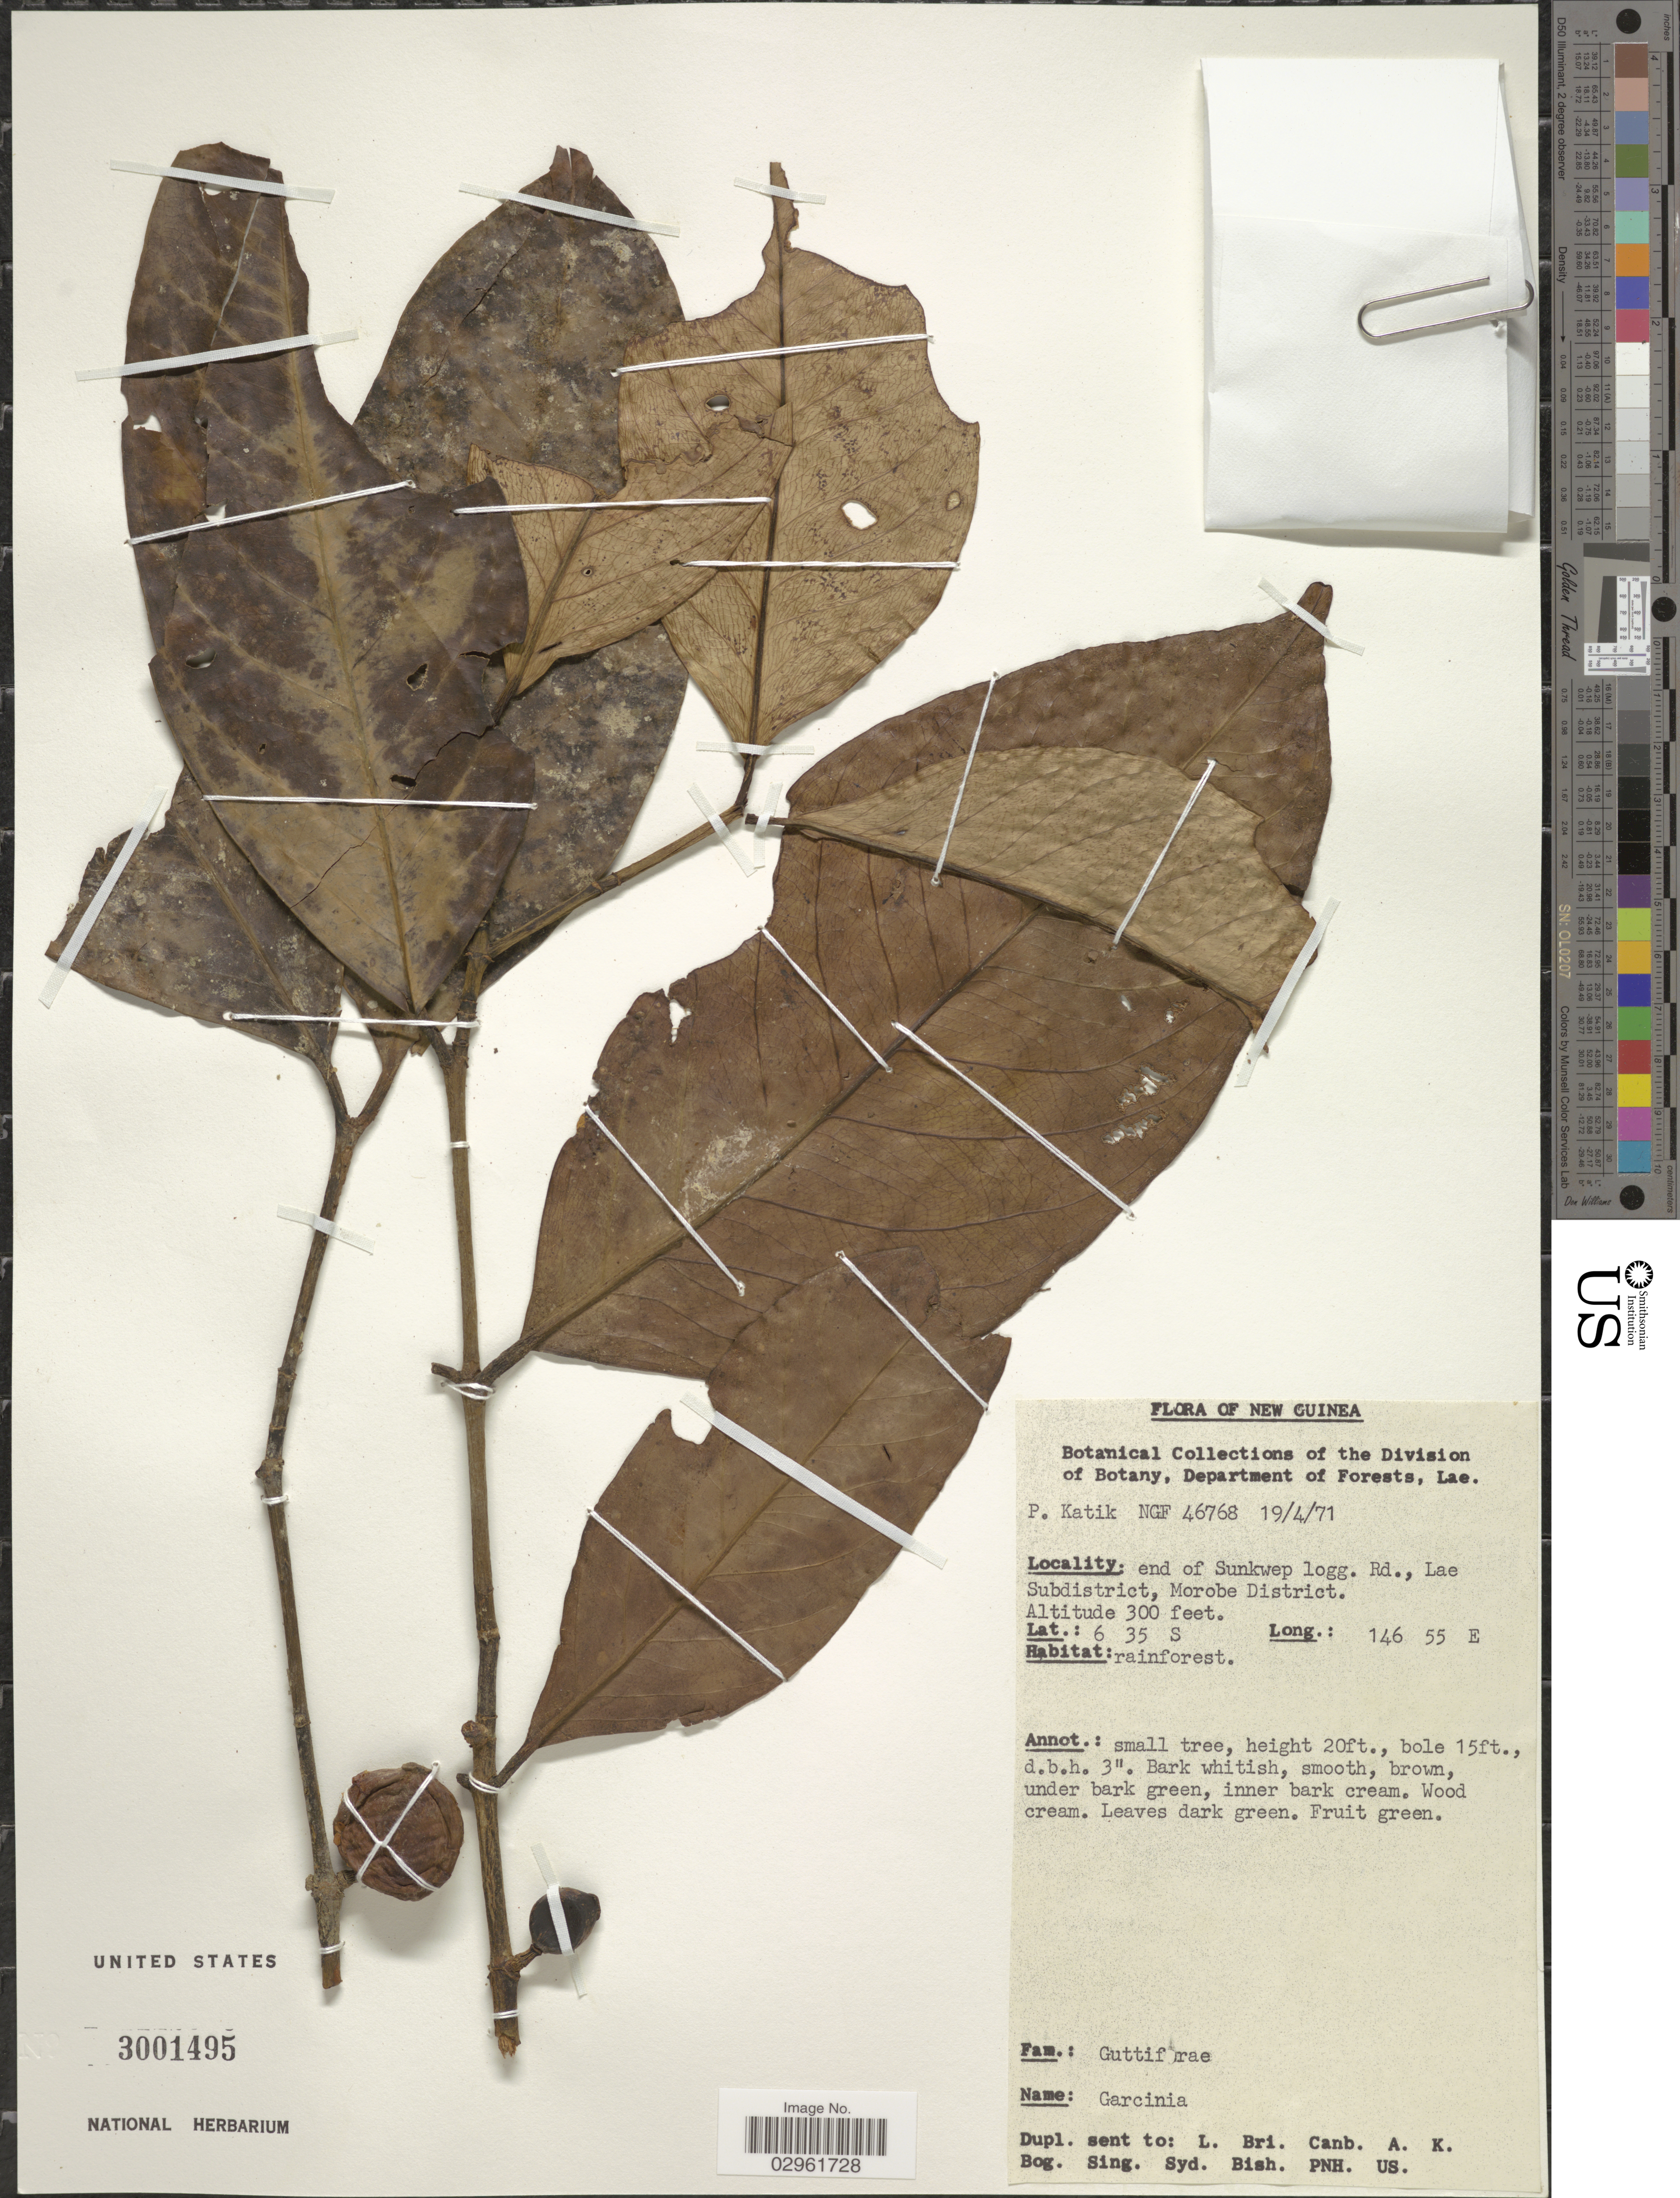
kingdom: Plantae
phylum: Tracheophyta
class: Magnoliopsida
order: Malpighiales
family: Clusiaceae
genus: Garcinia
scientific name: Garcinia sp.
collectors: P. Katik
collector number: NGF46768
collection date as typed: Transcribed d/m/y: 19/4/71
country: Papua New Guinea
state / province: Morobe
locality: New Guinea. End of Sunkwep logg. Rd., Lae Subdistrict, Morobe District.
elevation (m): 91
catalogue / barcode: US 3001495